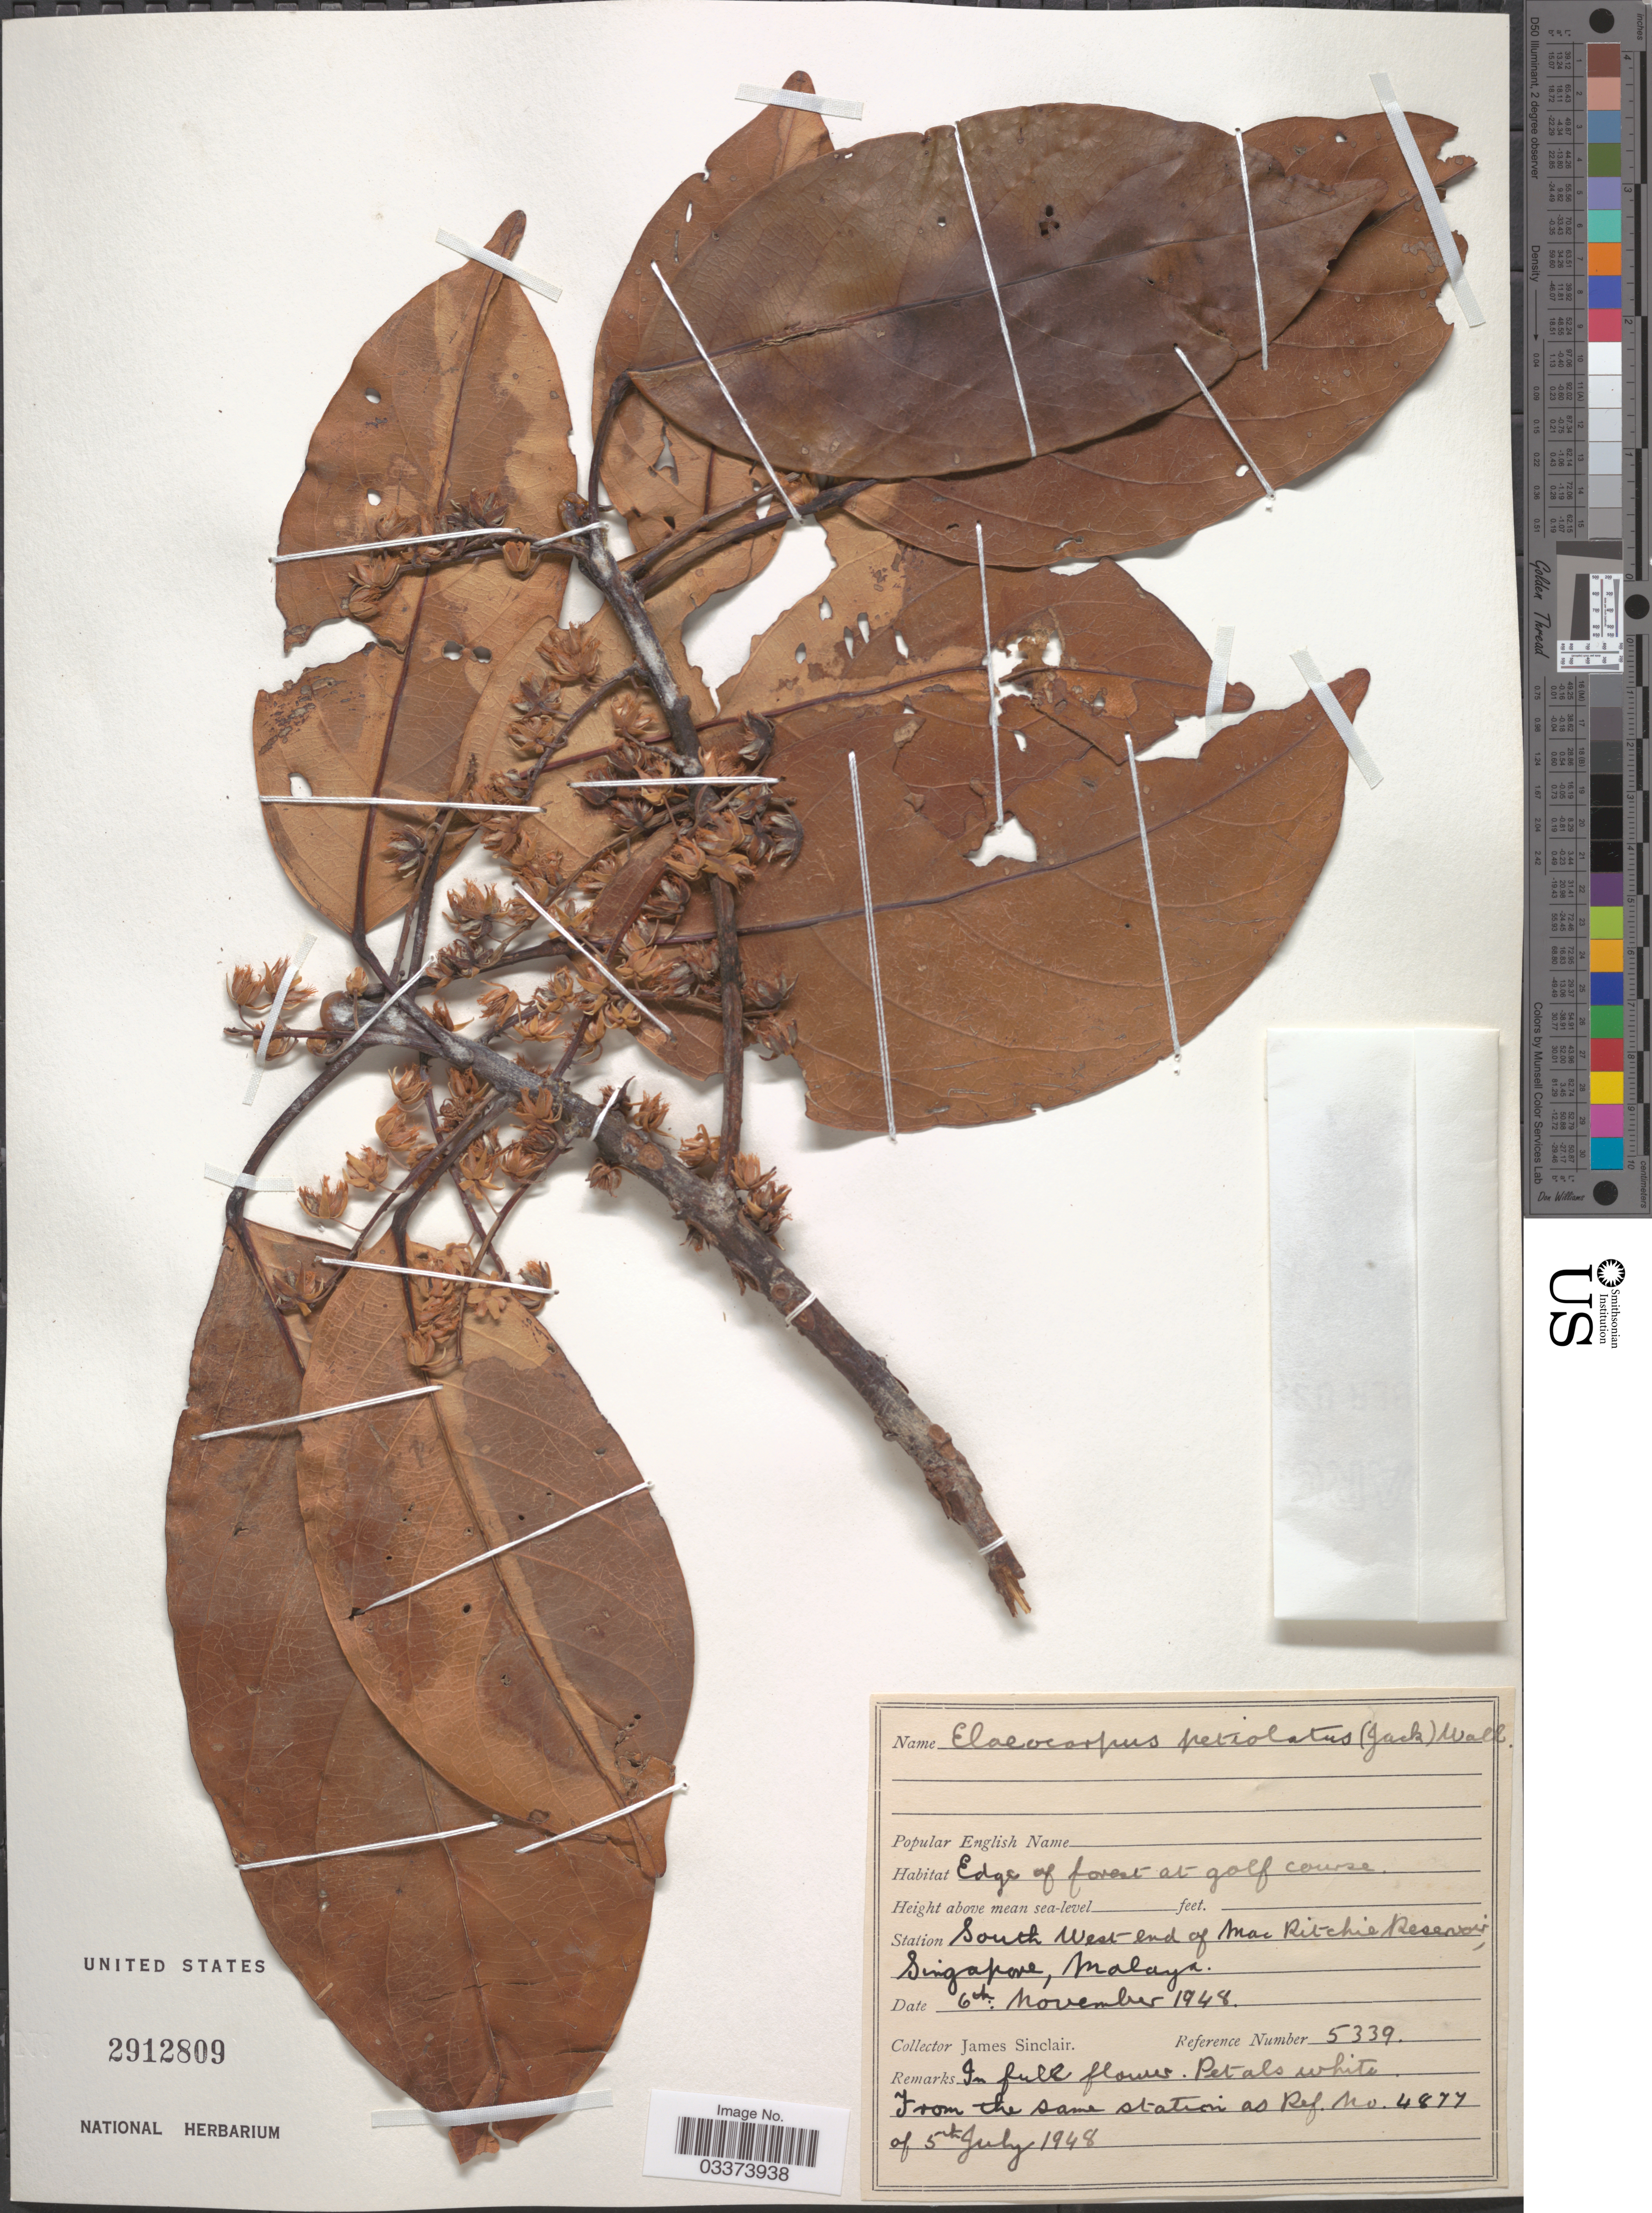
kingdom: Plantae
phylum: Tracheophyta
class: Magnoliopsida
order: Oxalidales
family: Elaeocarpaceae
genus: Elaeocarpus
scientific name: Elaeocarpus petiolatus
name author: (Jack) Wall.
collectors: J. Sinclair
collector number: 5339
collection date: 1948-11-06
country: Singapore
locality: Station South West end of Mac Ritchie Reservoir, Malaya.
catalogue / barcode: US 2912809